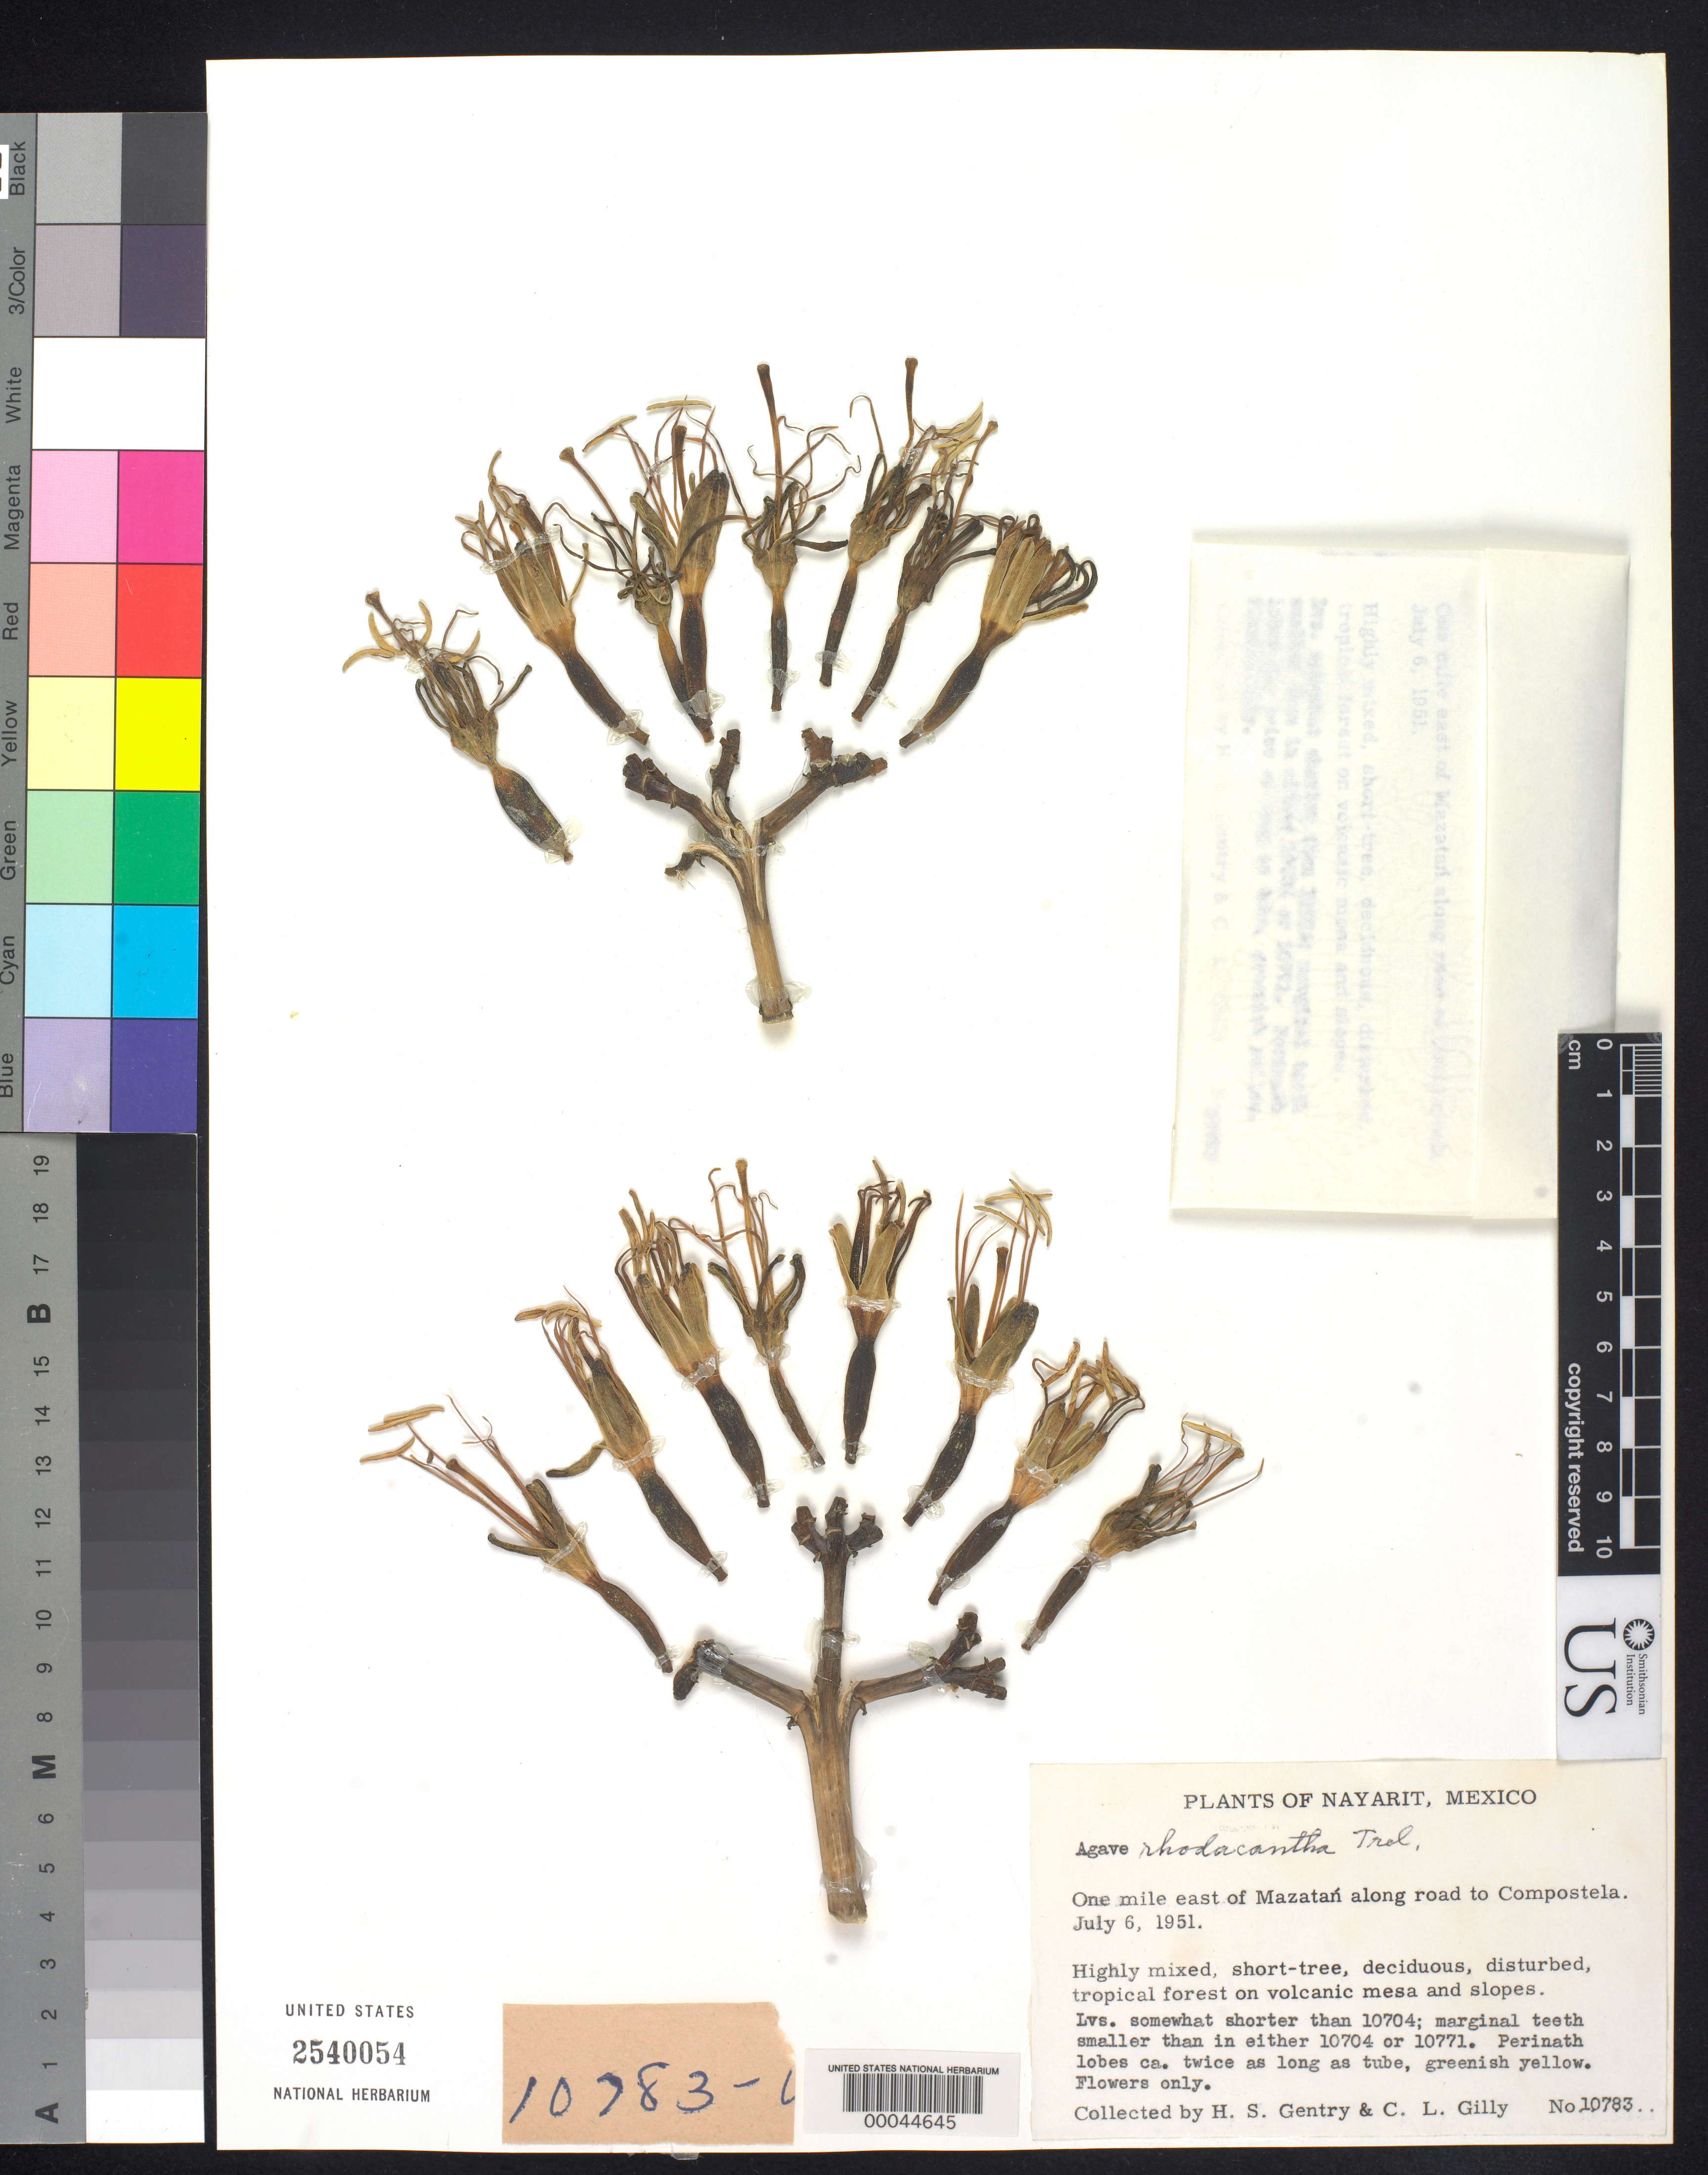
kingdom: Plantae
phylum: Tracheophyta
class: Liliopsida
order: Asparagales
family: Asparagaceae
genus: Agave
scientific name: Agave rhodacantha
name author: Trel.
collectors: H. S. Gentry & C. Gilly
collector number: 10783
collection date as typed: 06 Jul 1951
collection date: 1951-07-06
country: Mexico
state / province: Nayarit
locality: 1 mi E of Mazatan along road to Compostela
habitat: Highly mixed, short tree, deciduous, disturbed, tropical forest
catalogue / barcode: US 2540054